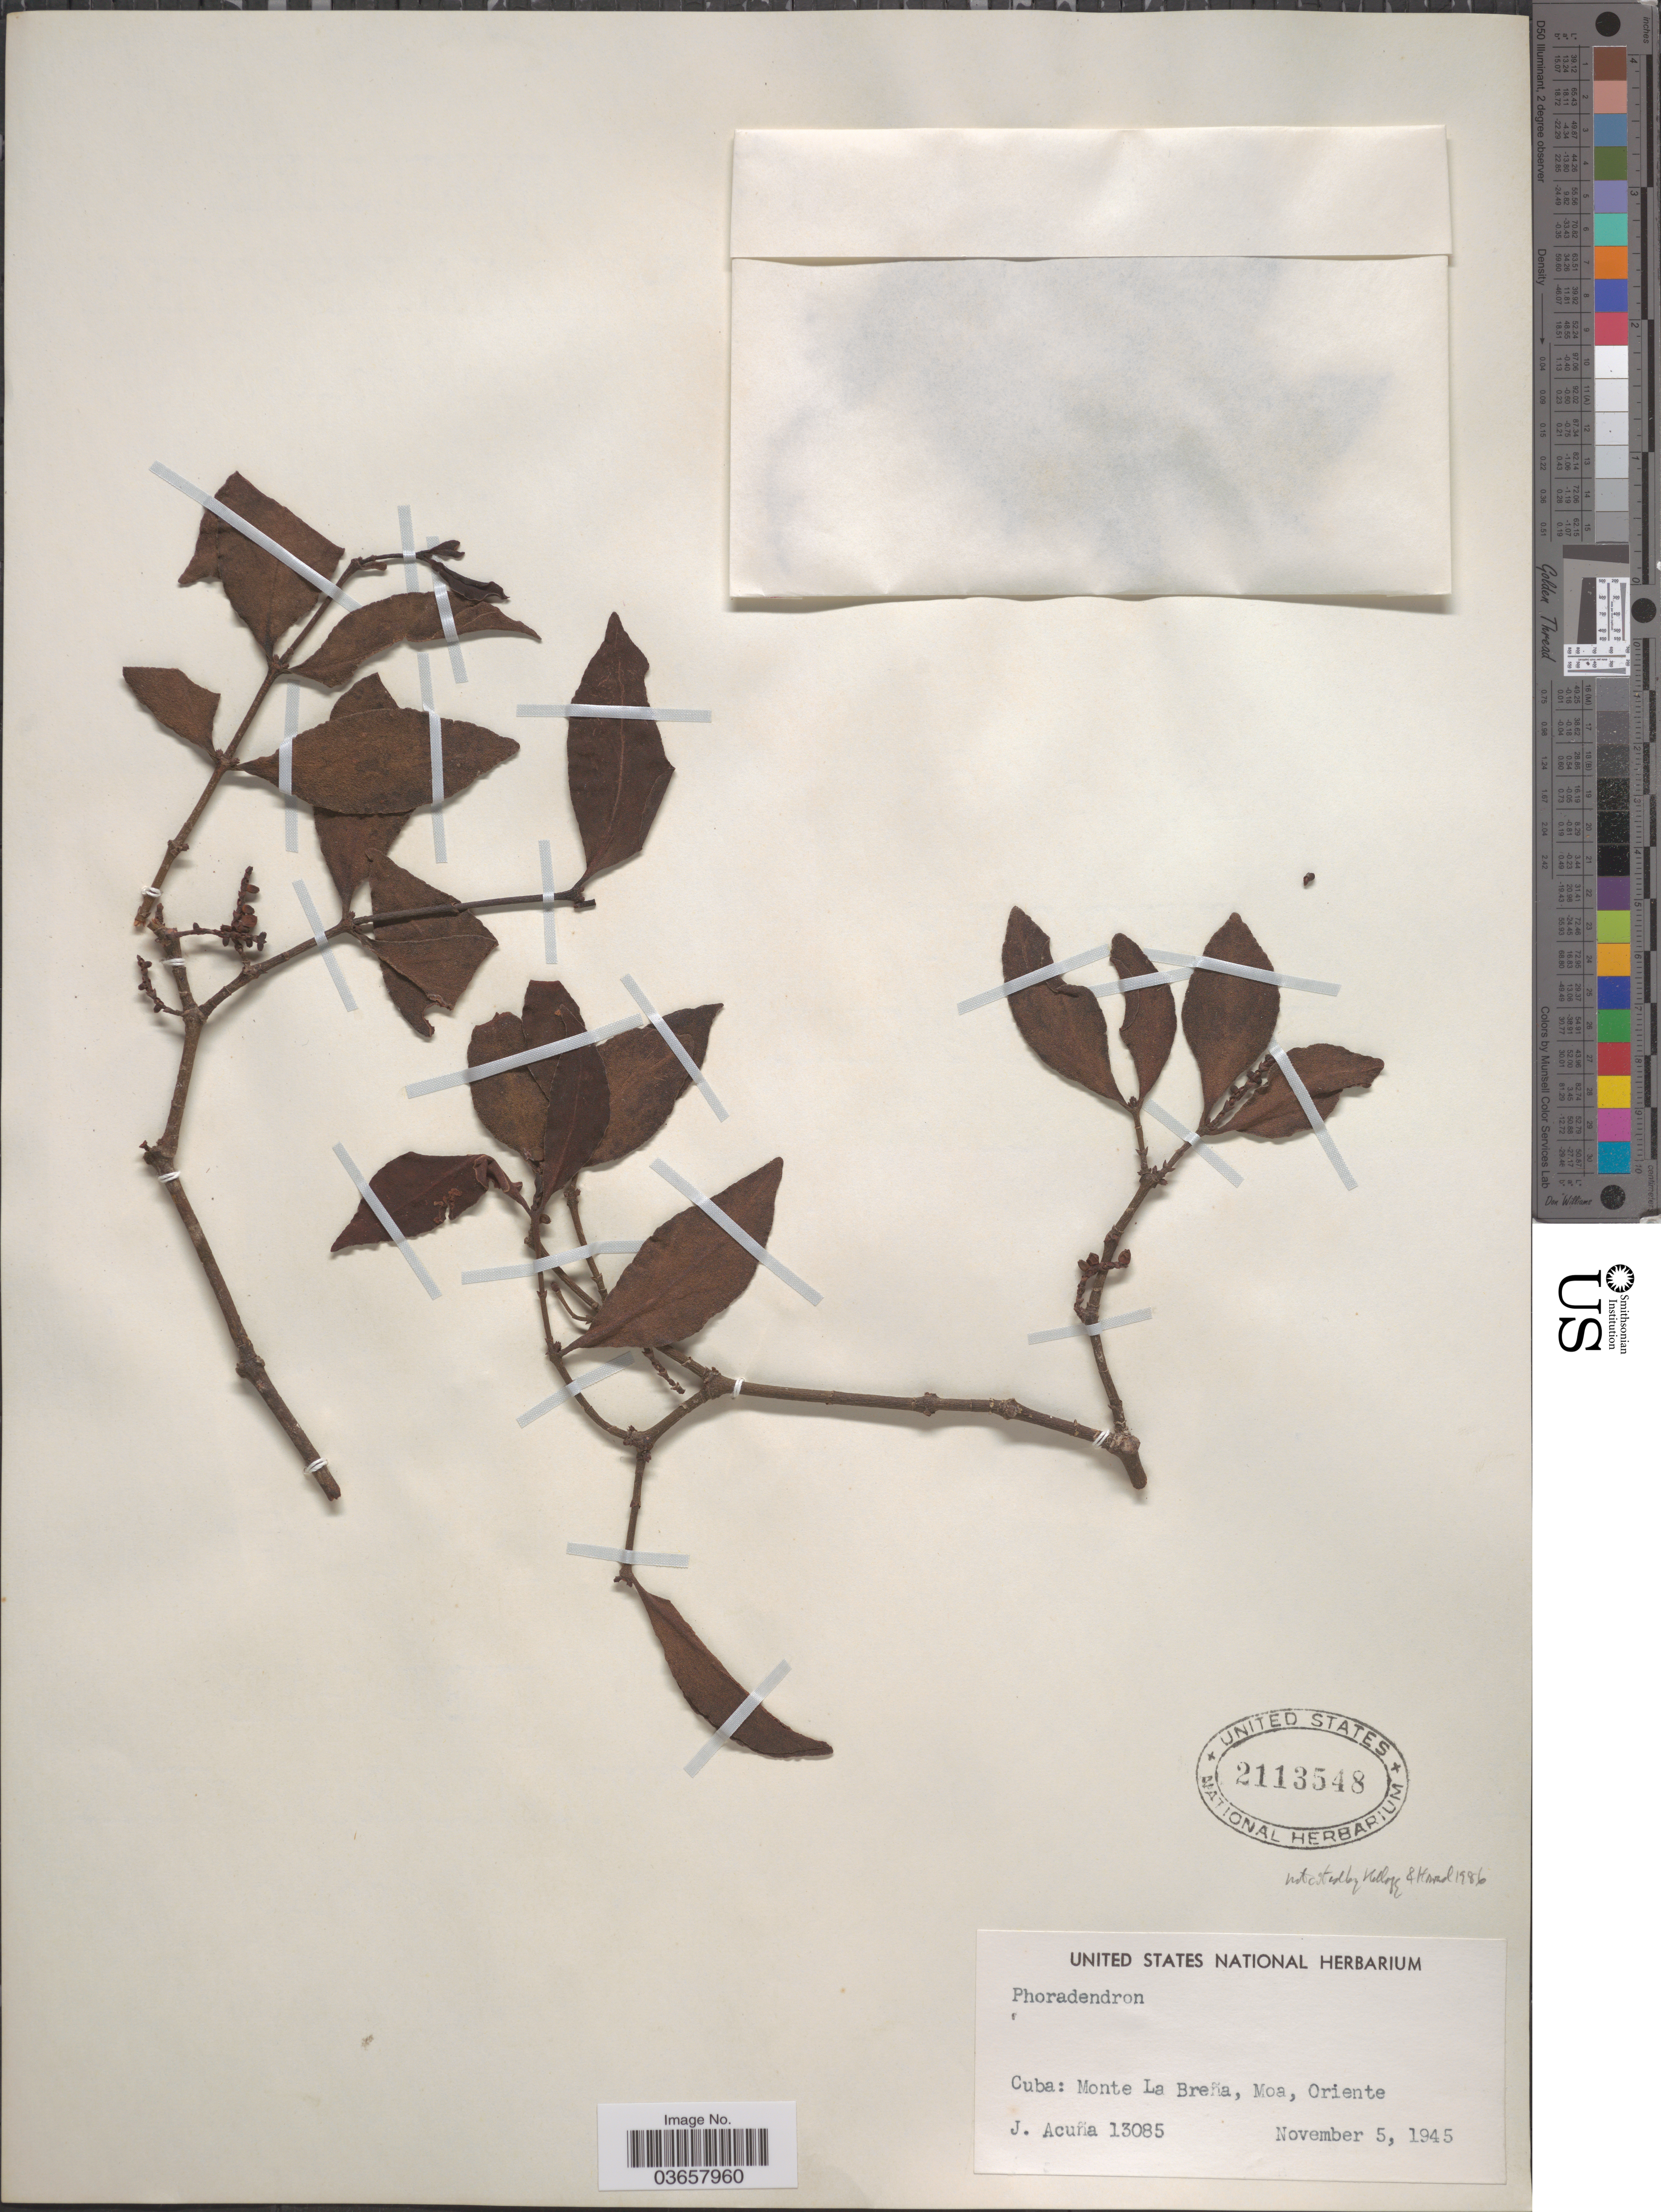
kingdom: Plantae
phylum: Tracheophyta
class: Magnoliopsida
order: Santalales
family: Viscaceae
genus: Phoradendron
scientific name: Phoradendron piperoides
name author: (Kunth) Trel.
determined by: Caraballo-Ortiz, Marcos A., (MISS), University of Mississippi (UNITED STATES)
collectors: J. Acuña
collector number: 13085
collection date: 1945-11-05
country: Cuba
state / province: Oriente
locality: Monte La Breña.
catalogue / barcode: US 2113548